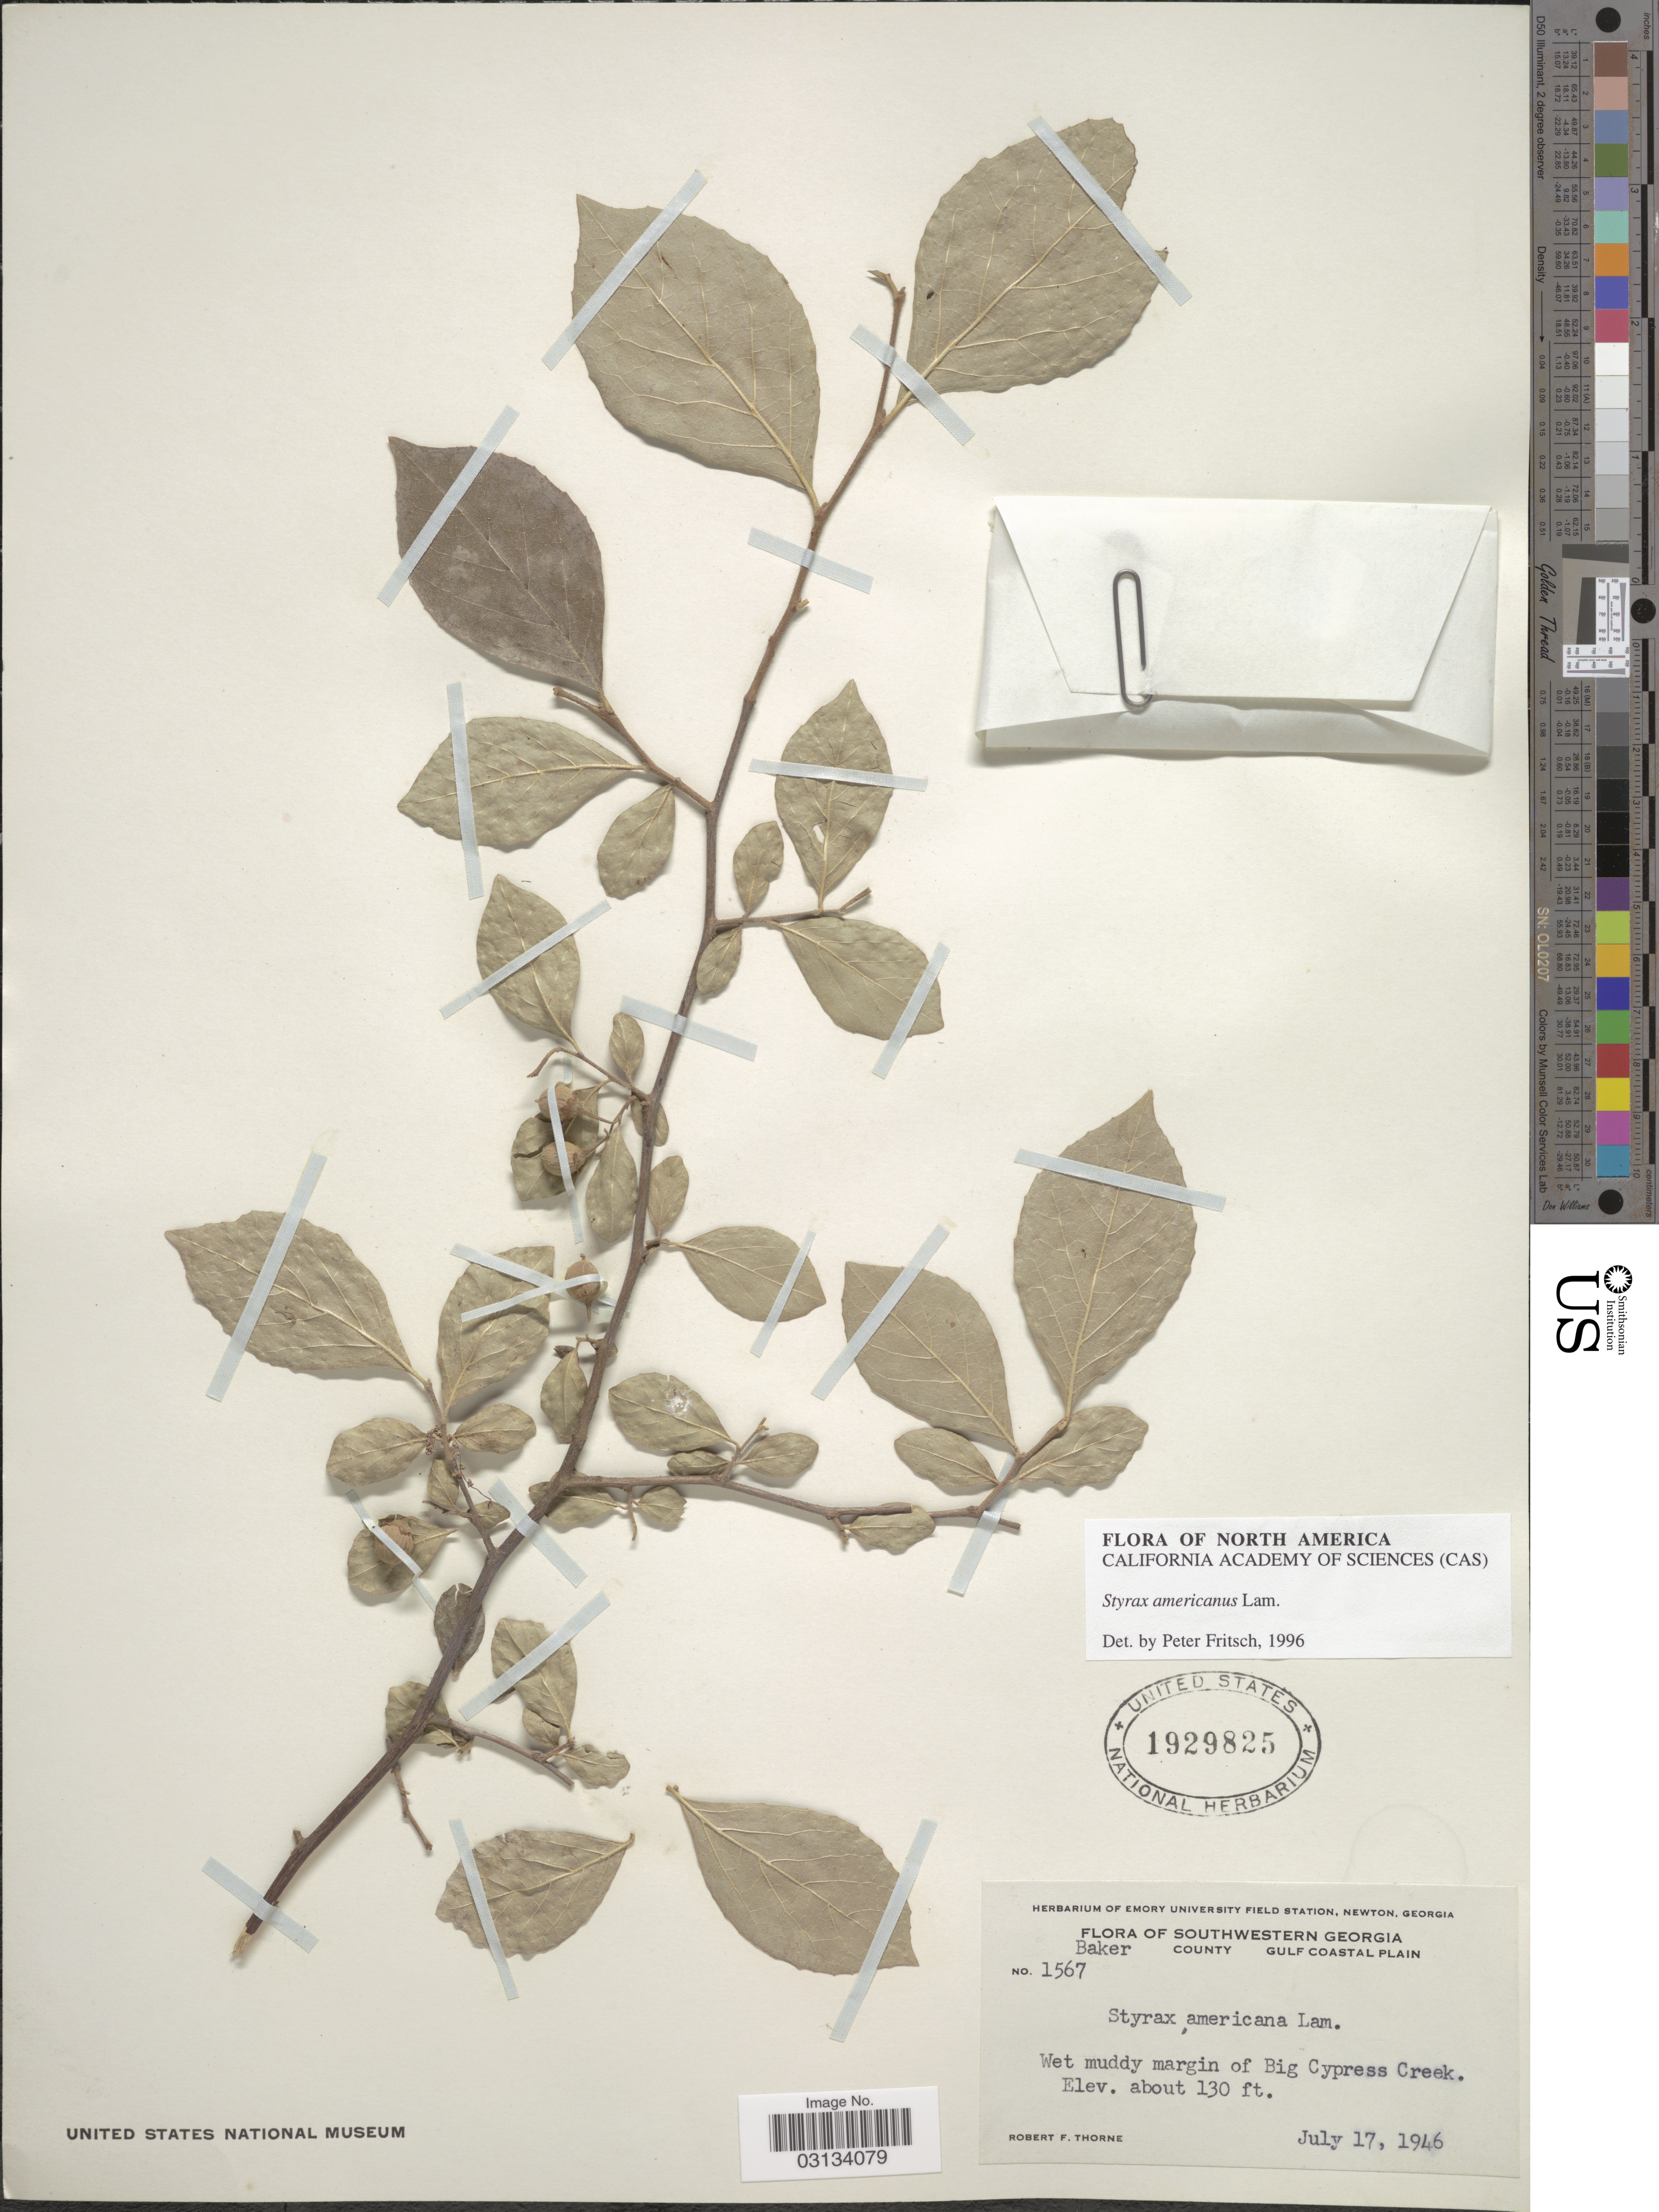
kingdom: Plantae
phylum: Tracheophyta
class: Magnoliopsida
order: Ericales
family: Styracaceae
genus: Styrax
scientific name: Styrax americanus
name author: Lam.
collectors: R. F. Thorne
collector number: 1567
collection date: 1946-07-17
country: United States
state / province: Georgia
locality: Southwestern Georgia. Baker County. Gulf Coastal Plain. Margin of Big Cypress Creek.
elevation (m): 40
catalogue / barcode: US 1929825